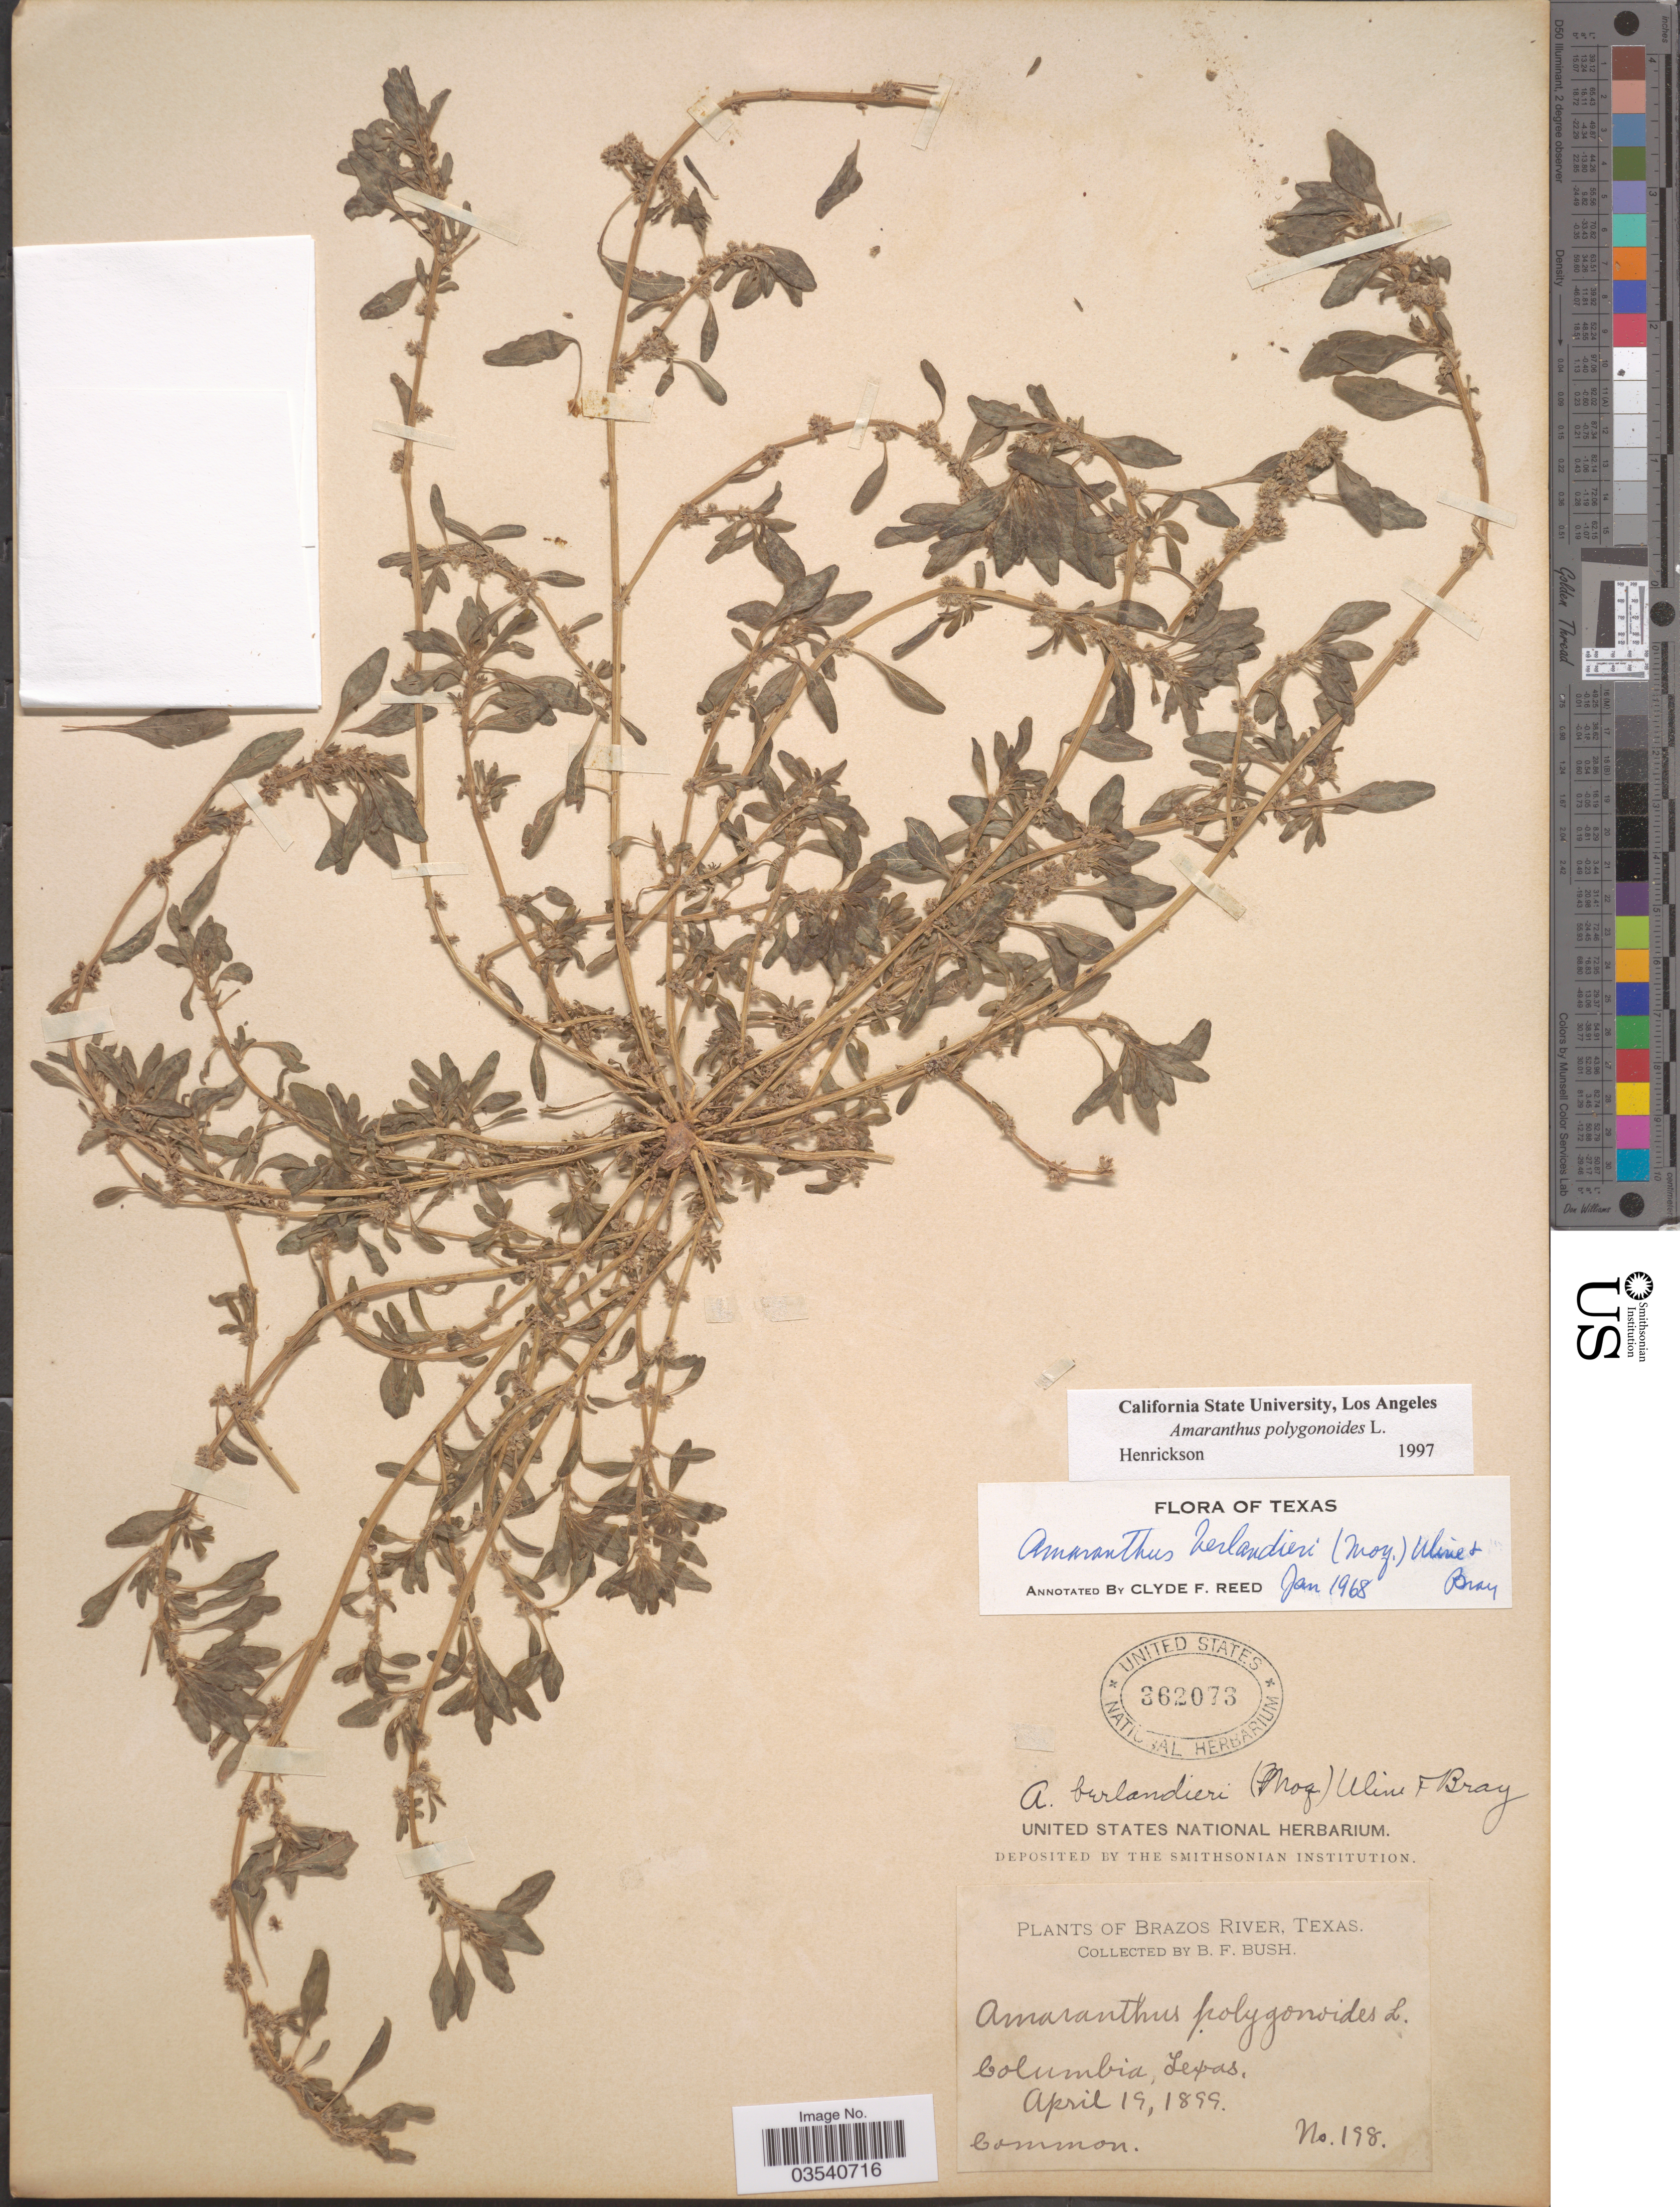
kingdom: Plantae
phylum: Tracheophyta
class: Magnoliopsida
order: Caryophyllales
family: Amaranthaceae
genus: Amaranthus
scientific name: Amaranthus polygonoides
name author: L.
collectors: B. F. Bush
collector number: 198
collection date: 1899-04-19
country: United States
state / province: Texas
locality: Brazos River. Columbia.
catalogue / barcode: US 362073